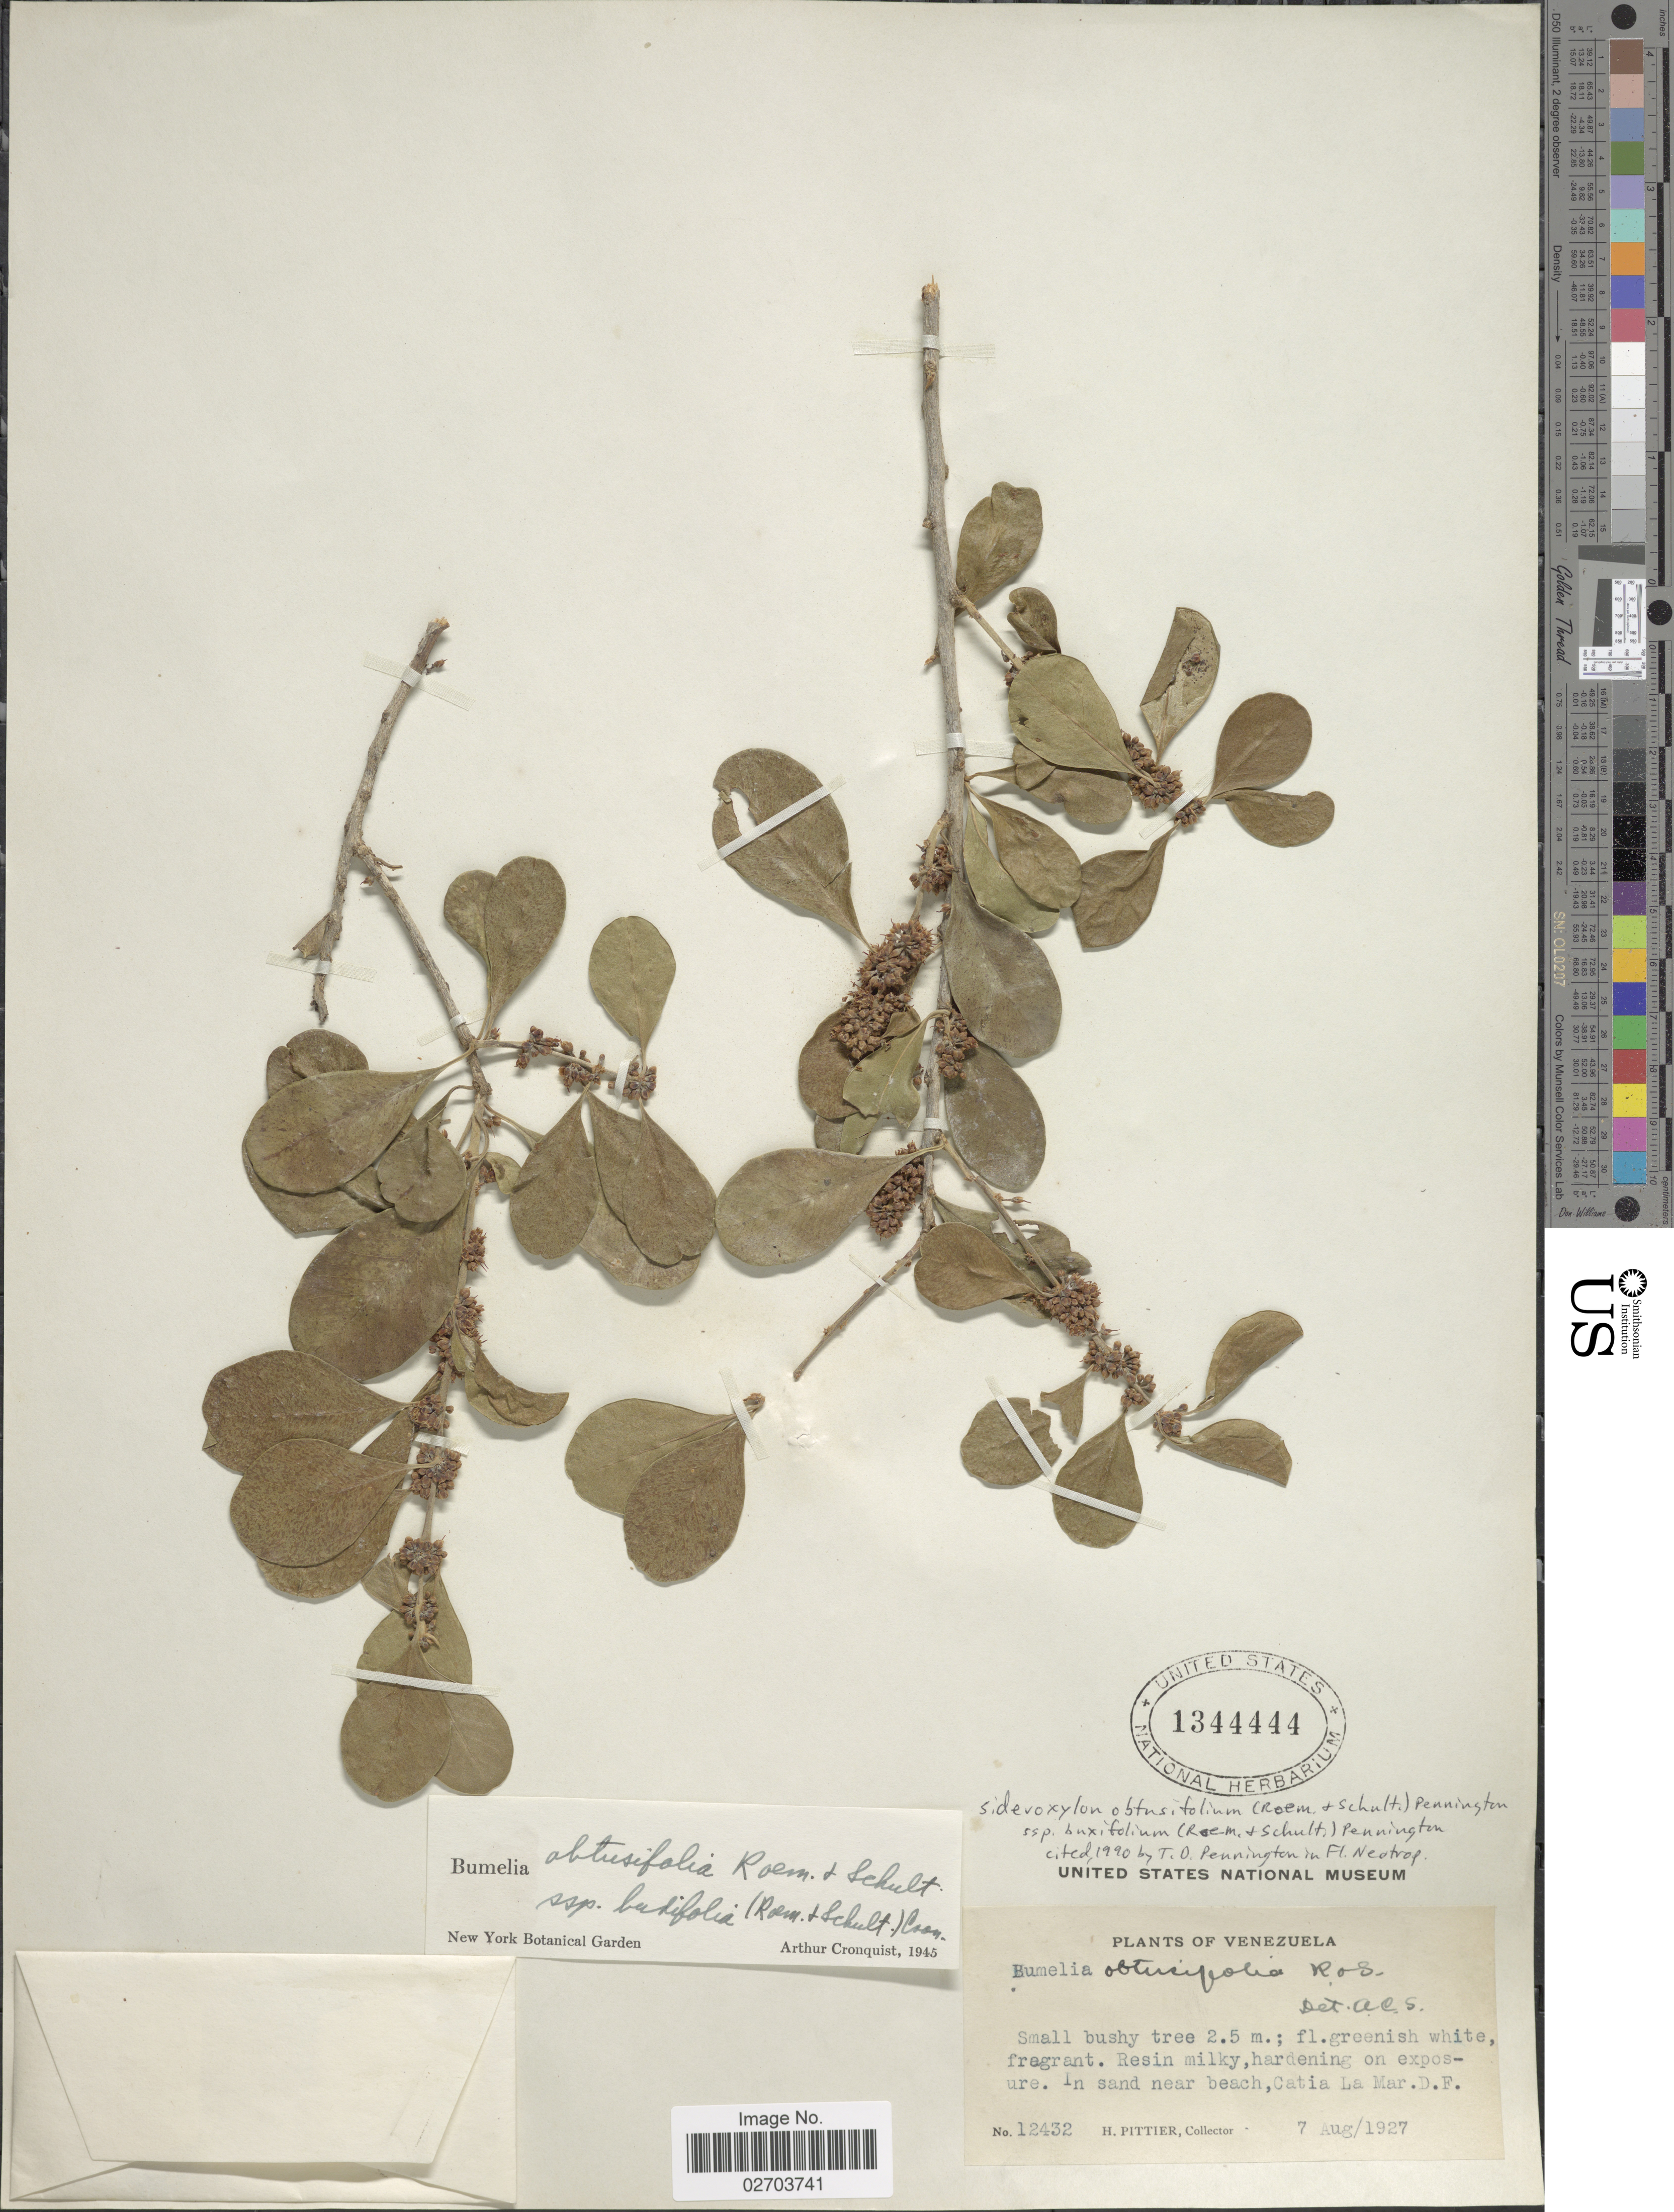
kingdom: Plantae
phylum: Tracheophyta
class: Magnoliopsida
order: Ericales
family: Sapotaceae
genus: Sideroxylon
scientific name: Sideroxylon obtusifolium subsp. buxifolium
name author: (Roem. & Schult.) T.D. Penn.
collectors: H. F. Pittier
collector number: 12432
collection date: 1927-08-07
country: Venezuela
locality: In sand near beach, Catia La Mar. D.F.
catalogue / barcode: US 1344444